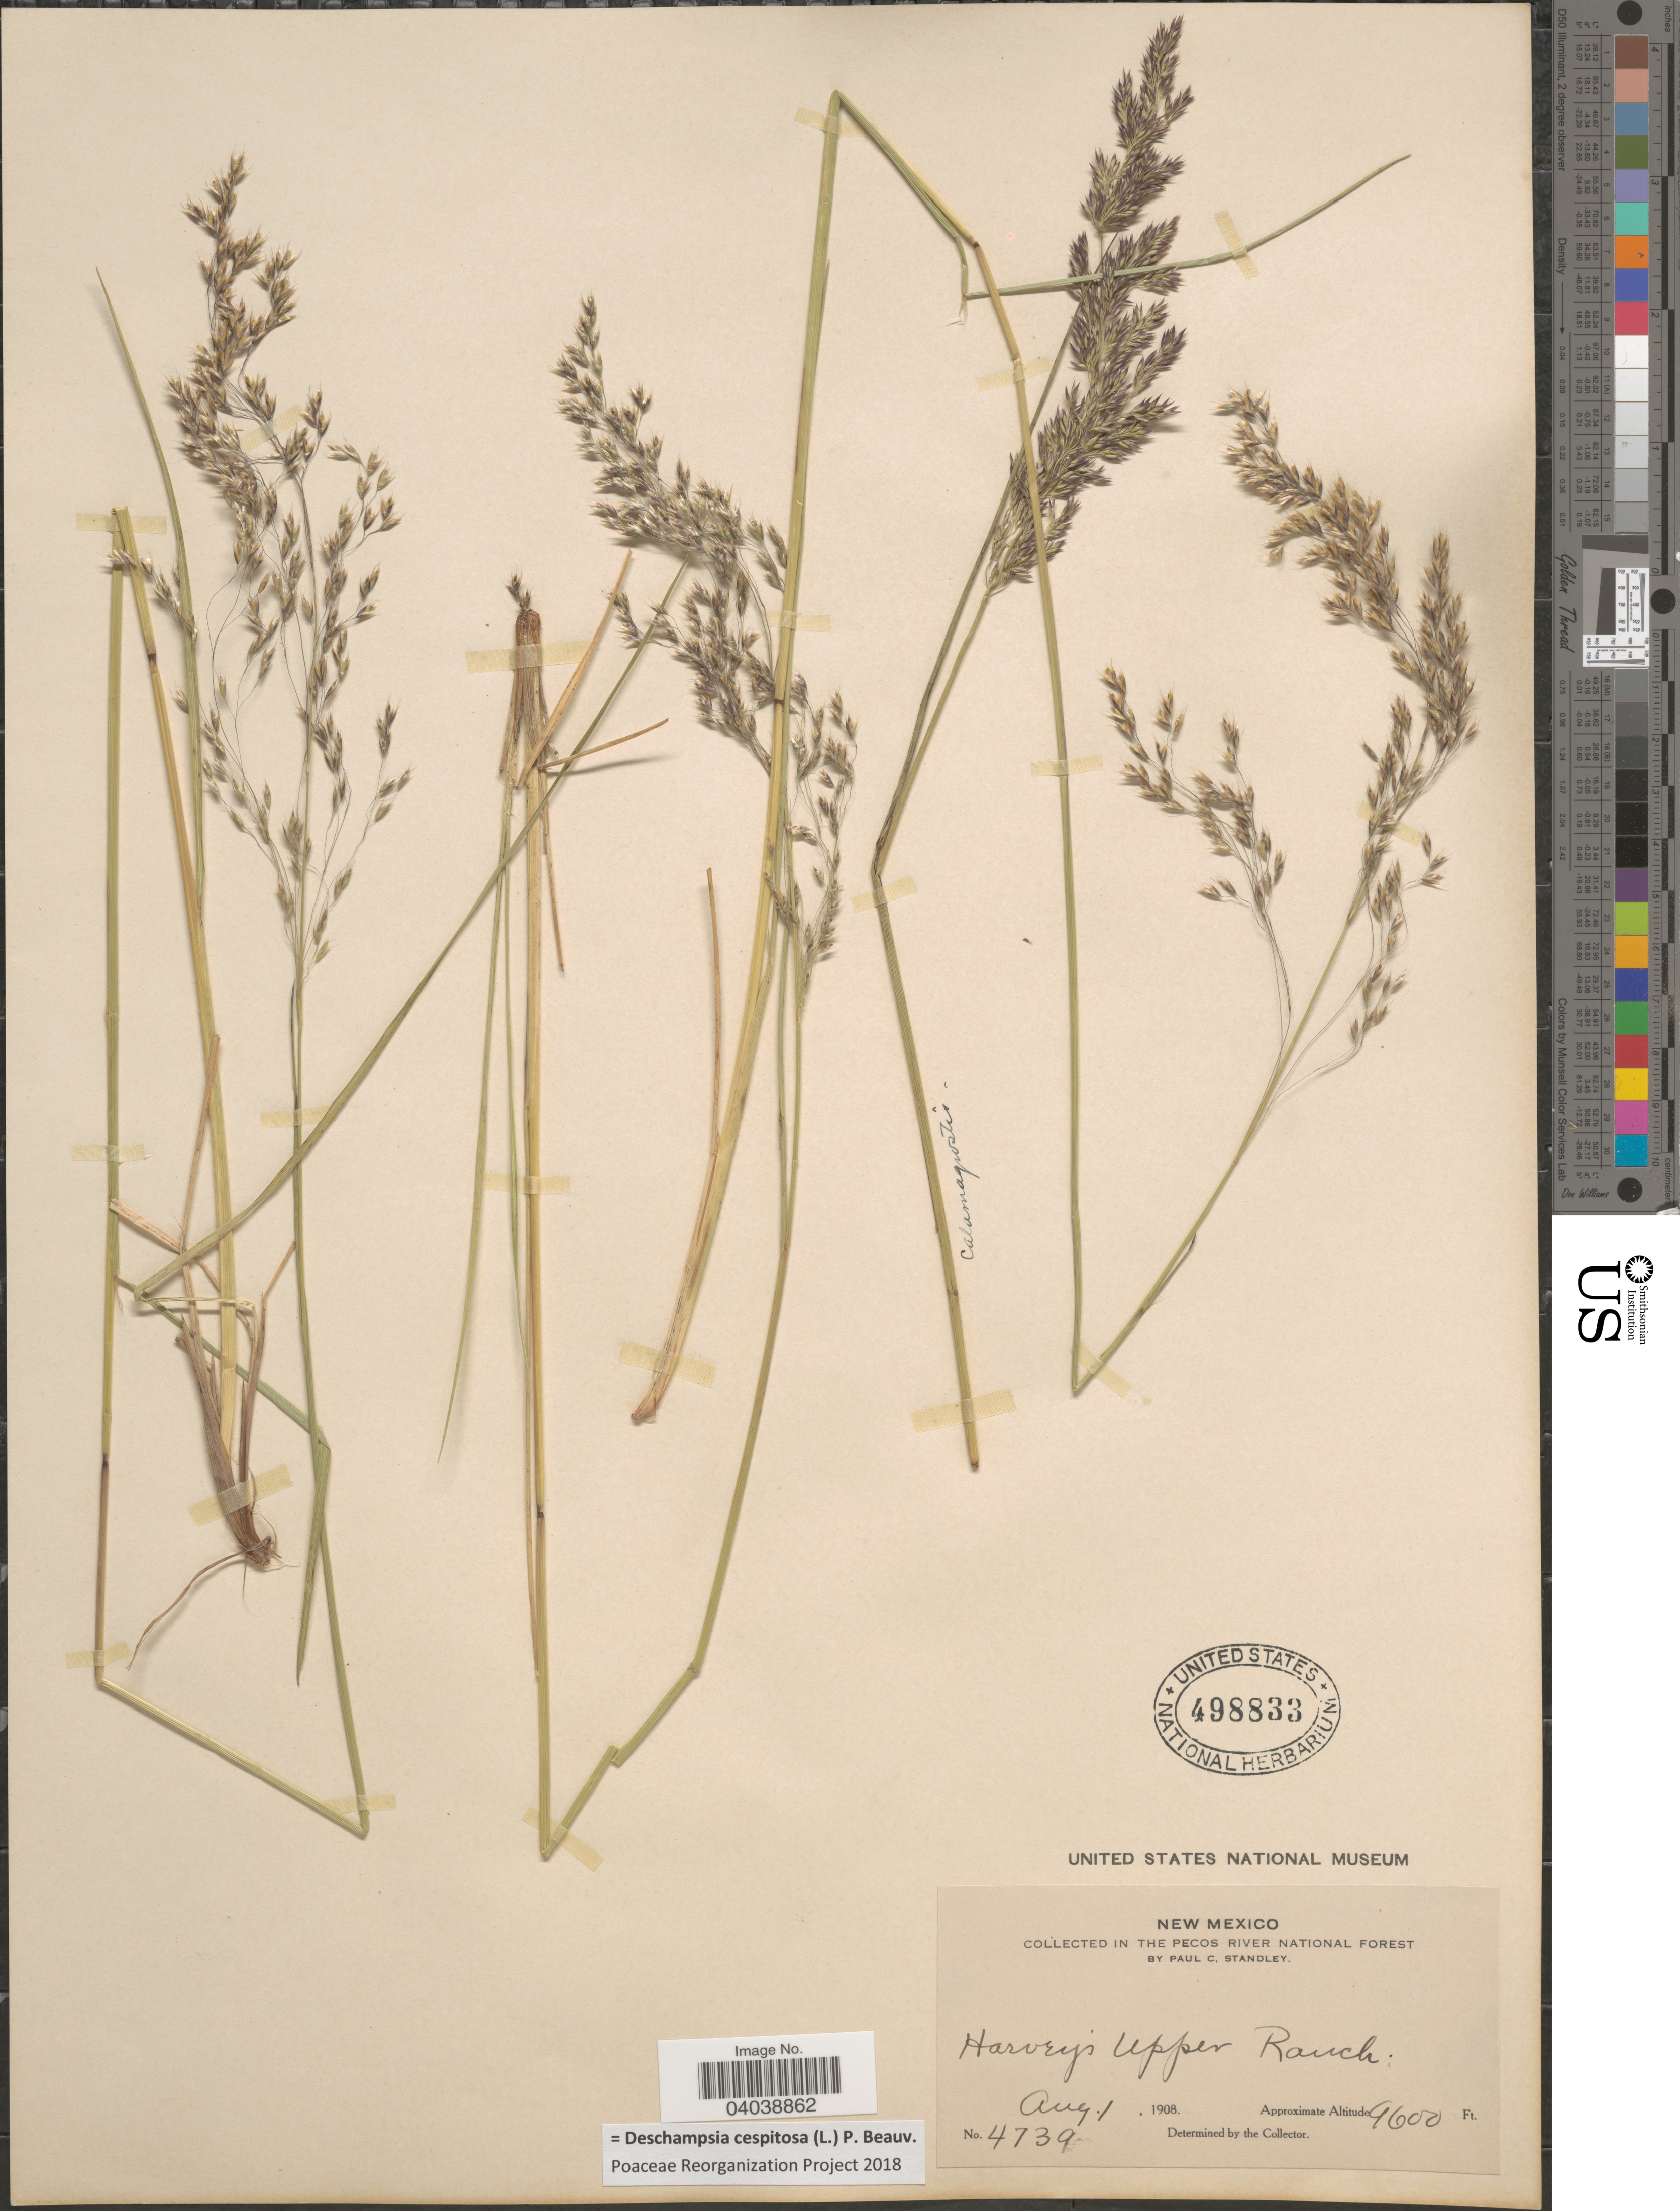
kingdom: Plantae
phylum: Tracheophyta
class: Liliopsida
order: Poales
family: Poaceae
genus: Deschampsia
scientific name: Deschampsia cespitosa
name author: (L.) P. Beauv.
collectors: P. C. Standley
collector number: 4739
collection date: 1908-08-01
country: United States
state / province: New Mexico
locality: In The Pecos River National Forest. Harvey's Upper Ranch.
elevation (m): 2926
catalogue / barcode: US 498833